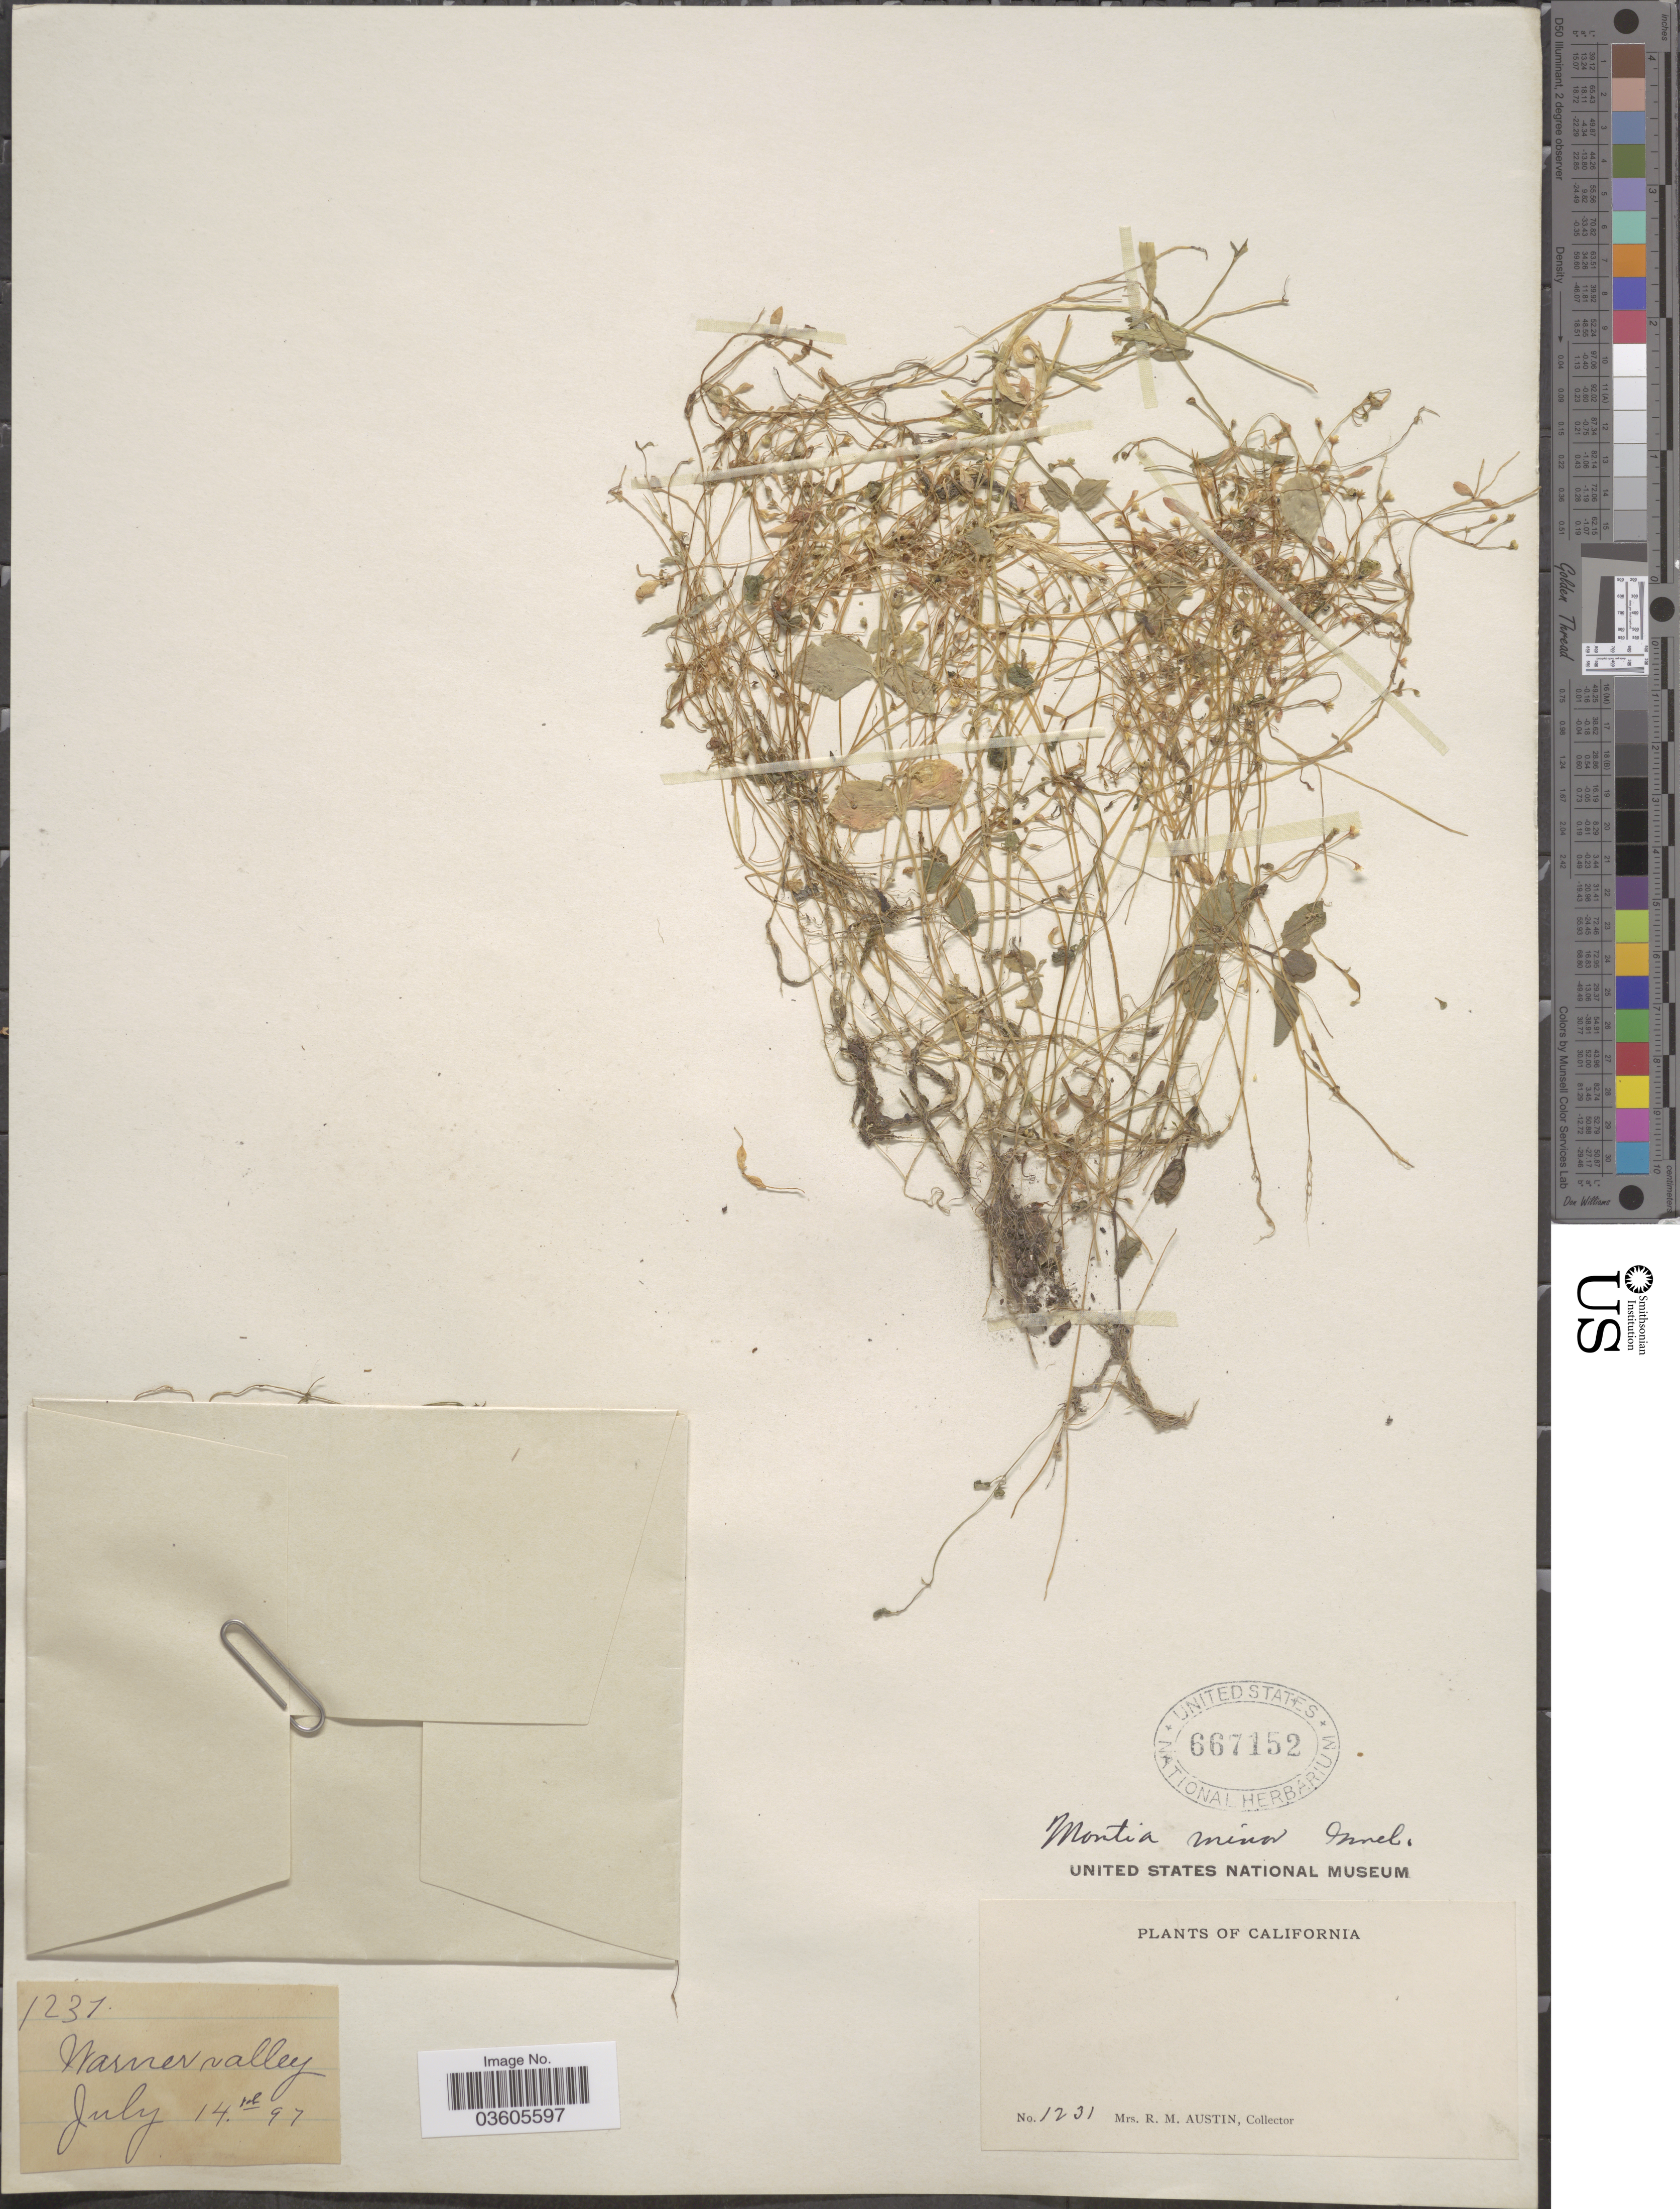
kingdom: Plantae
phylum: Tracheophyta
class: Magnoliopsida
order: Caryophyllales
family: Montiaceae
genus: Montia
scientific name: Montia minor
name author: C.C. Gmel.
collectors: R. Austin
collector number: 1231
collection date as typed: Transcribed d/m/y: 14/7/97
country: United States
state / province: California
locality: Warner valley.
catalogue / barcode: US 667152